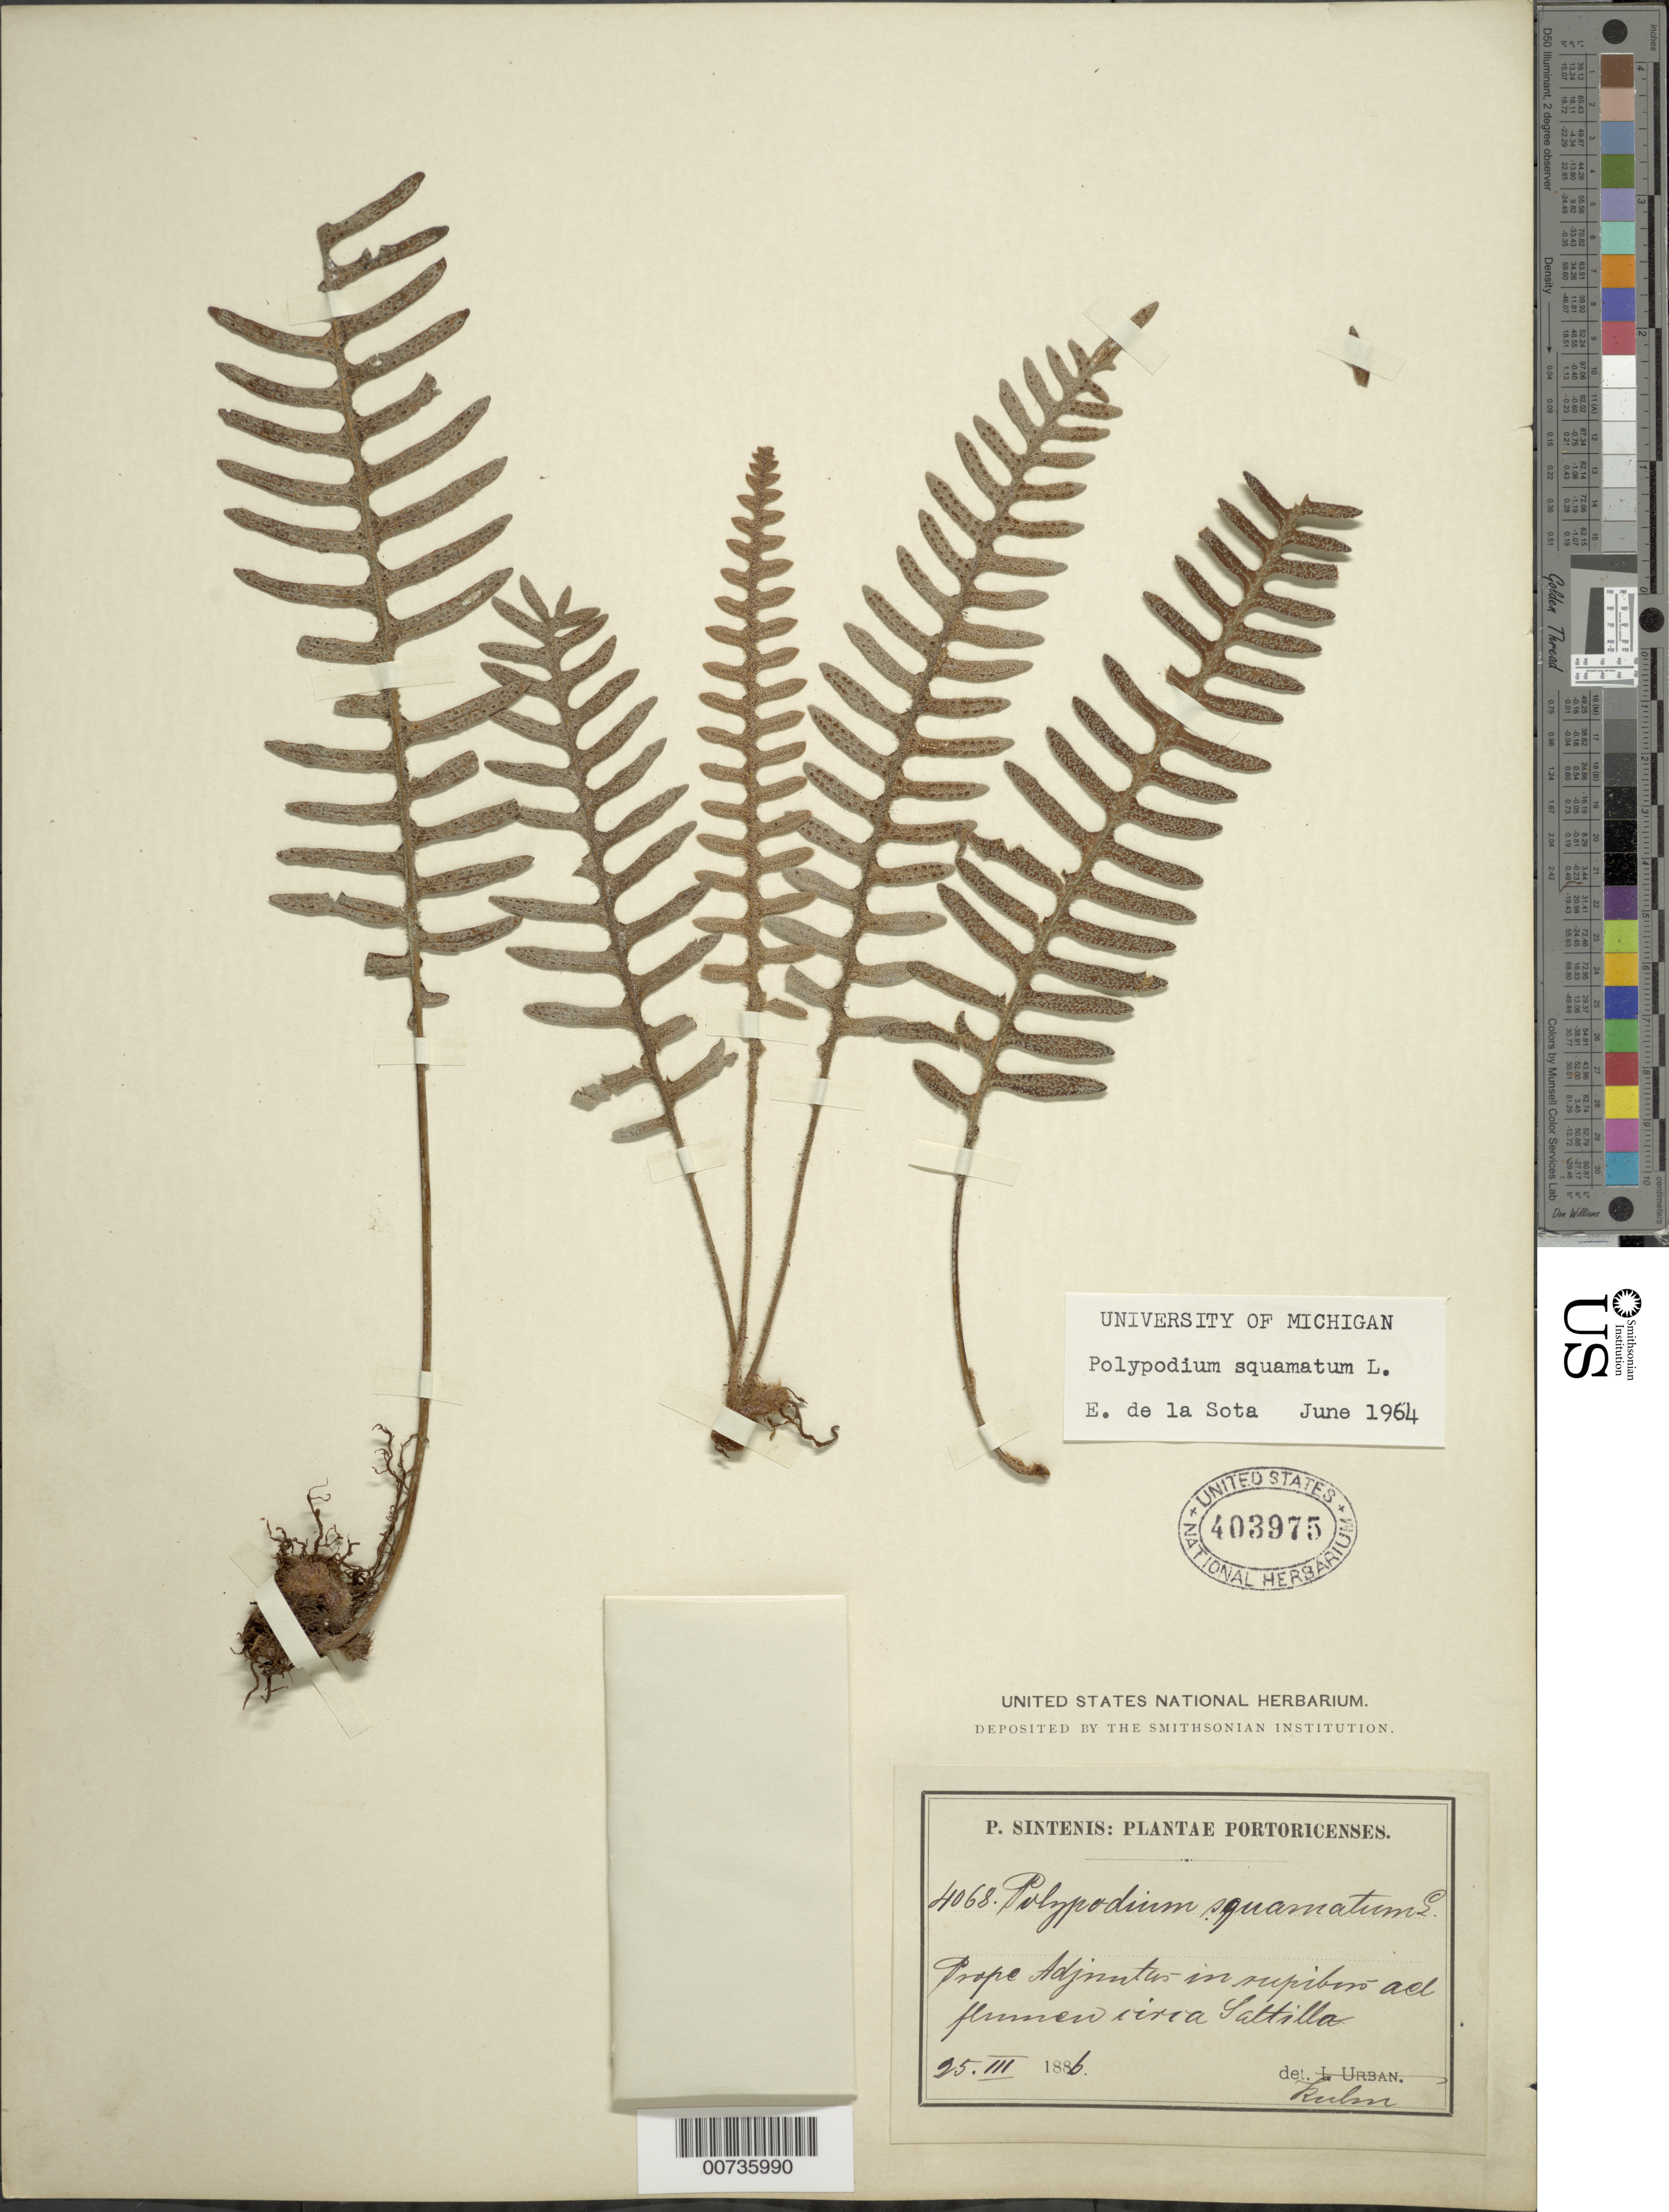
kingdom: Plantae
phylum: Tracheophyta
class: Polypodiopsida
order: Polypodiales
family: Polypodiaceae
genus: Pleopeltis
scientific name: Pleopeltis squamata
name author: (L.) J. Sm.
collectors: P. Sintenis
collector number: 4068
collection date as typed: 25 Mar 1886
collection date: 1886-03-25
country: Puerto Rico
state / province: Adjuntas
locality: Prope Adjuntas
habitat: In rupibus ad flumen circa Saltilla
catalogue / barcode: US 403975